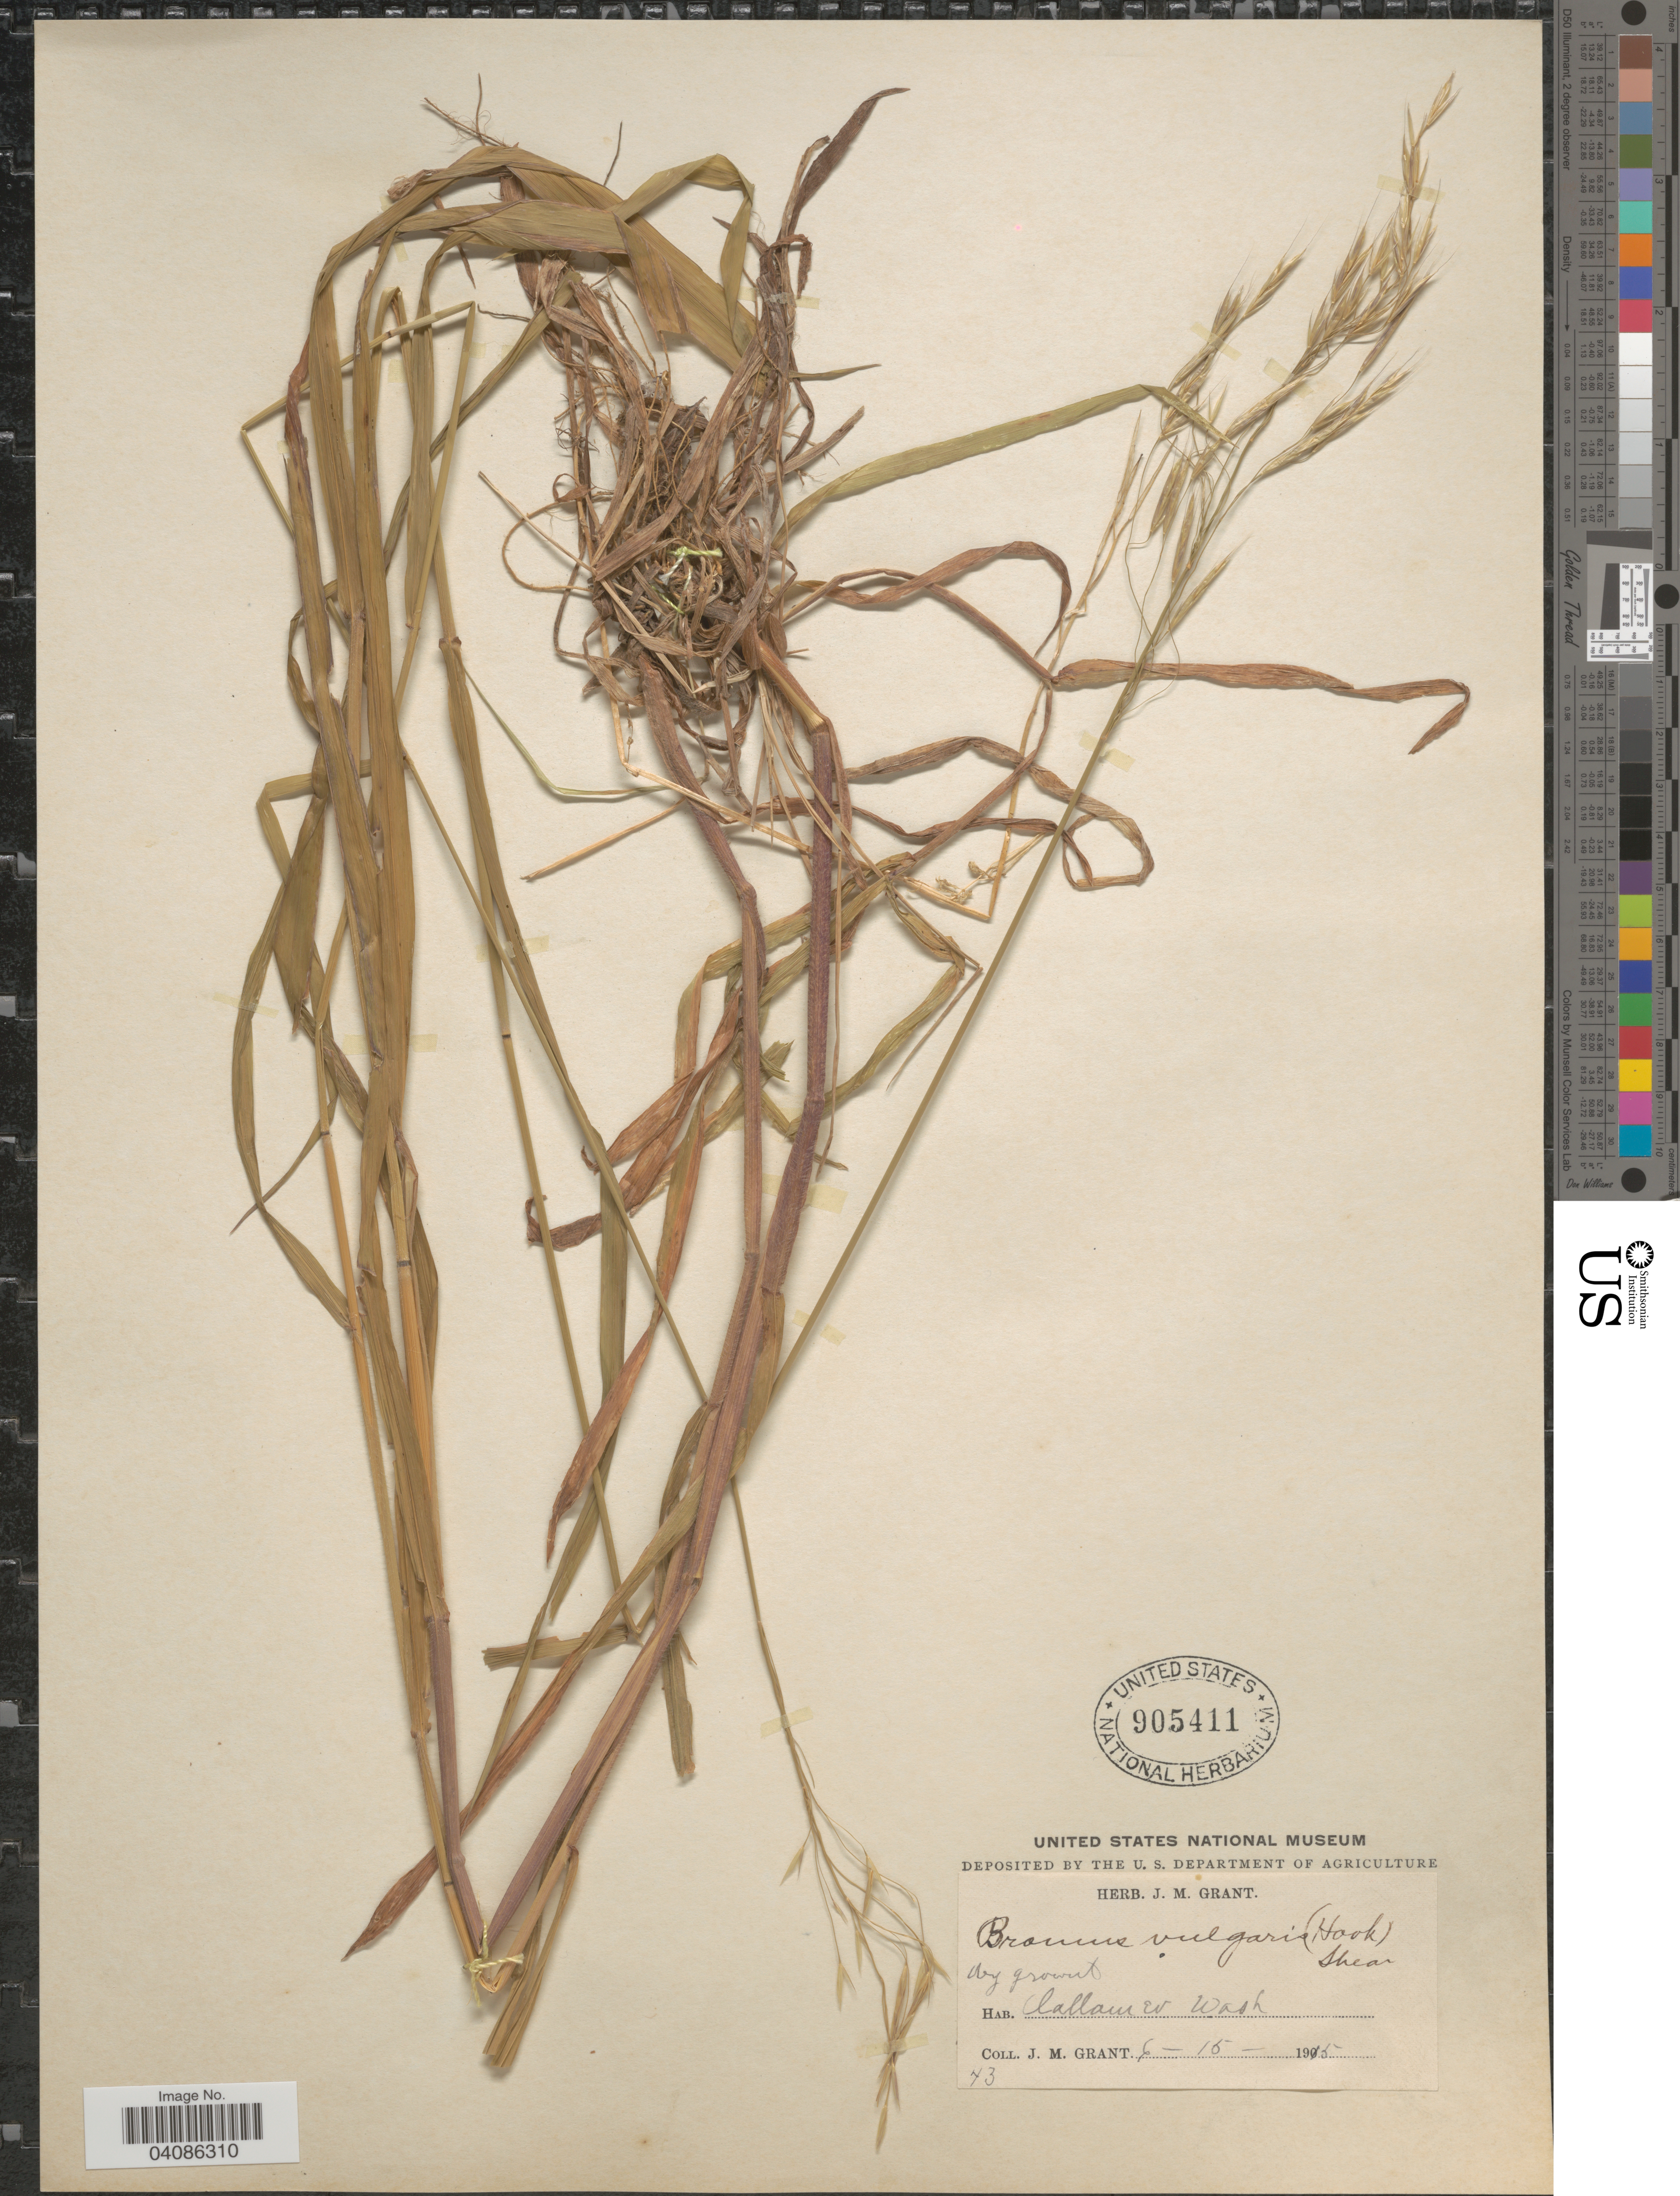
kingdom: Plantae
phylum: Tracheophyta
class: Liliopsida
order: Poales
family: Poaceae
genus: Bromus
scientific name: Bromus vulgaris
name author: (Hook.) Shear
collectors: J. M. Grant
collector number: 43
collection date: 1915-06-15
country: United States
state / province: Washington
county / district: Clallam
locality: Clallam Co.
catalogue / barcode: US 905411